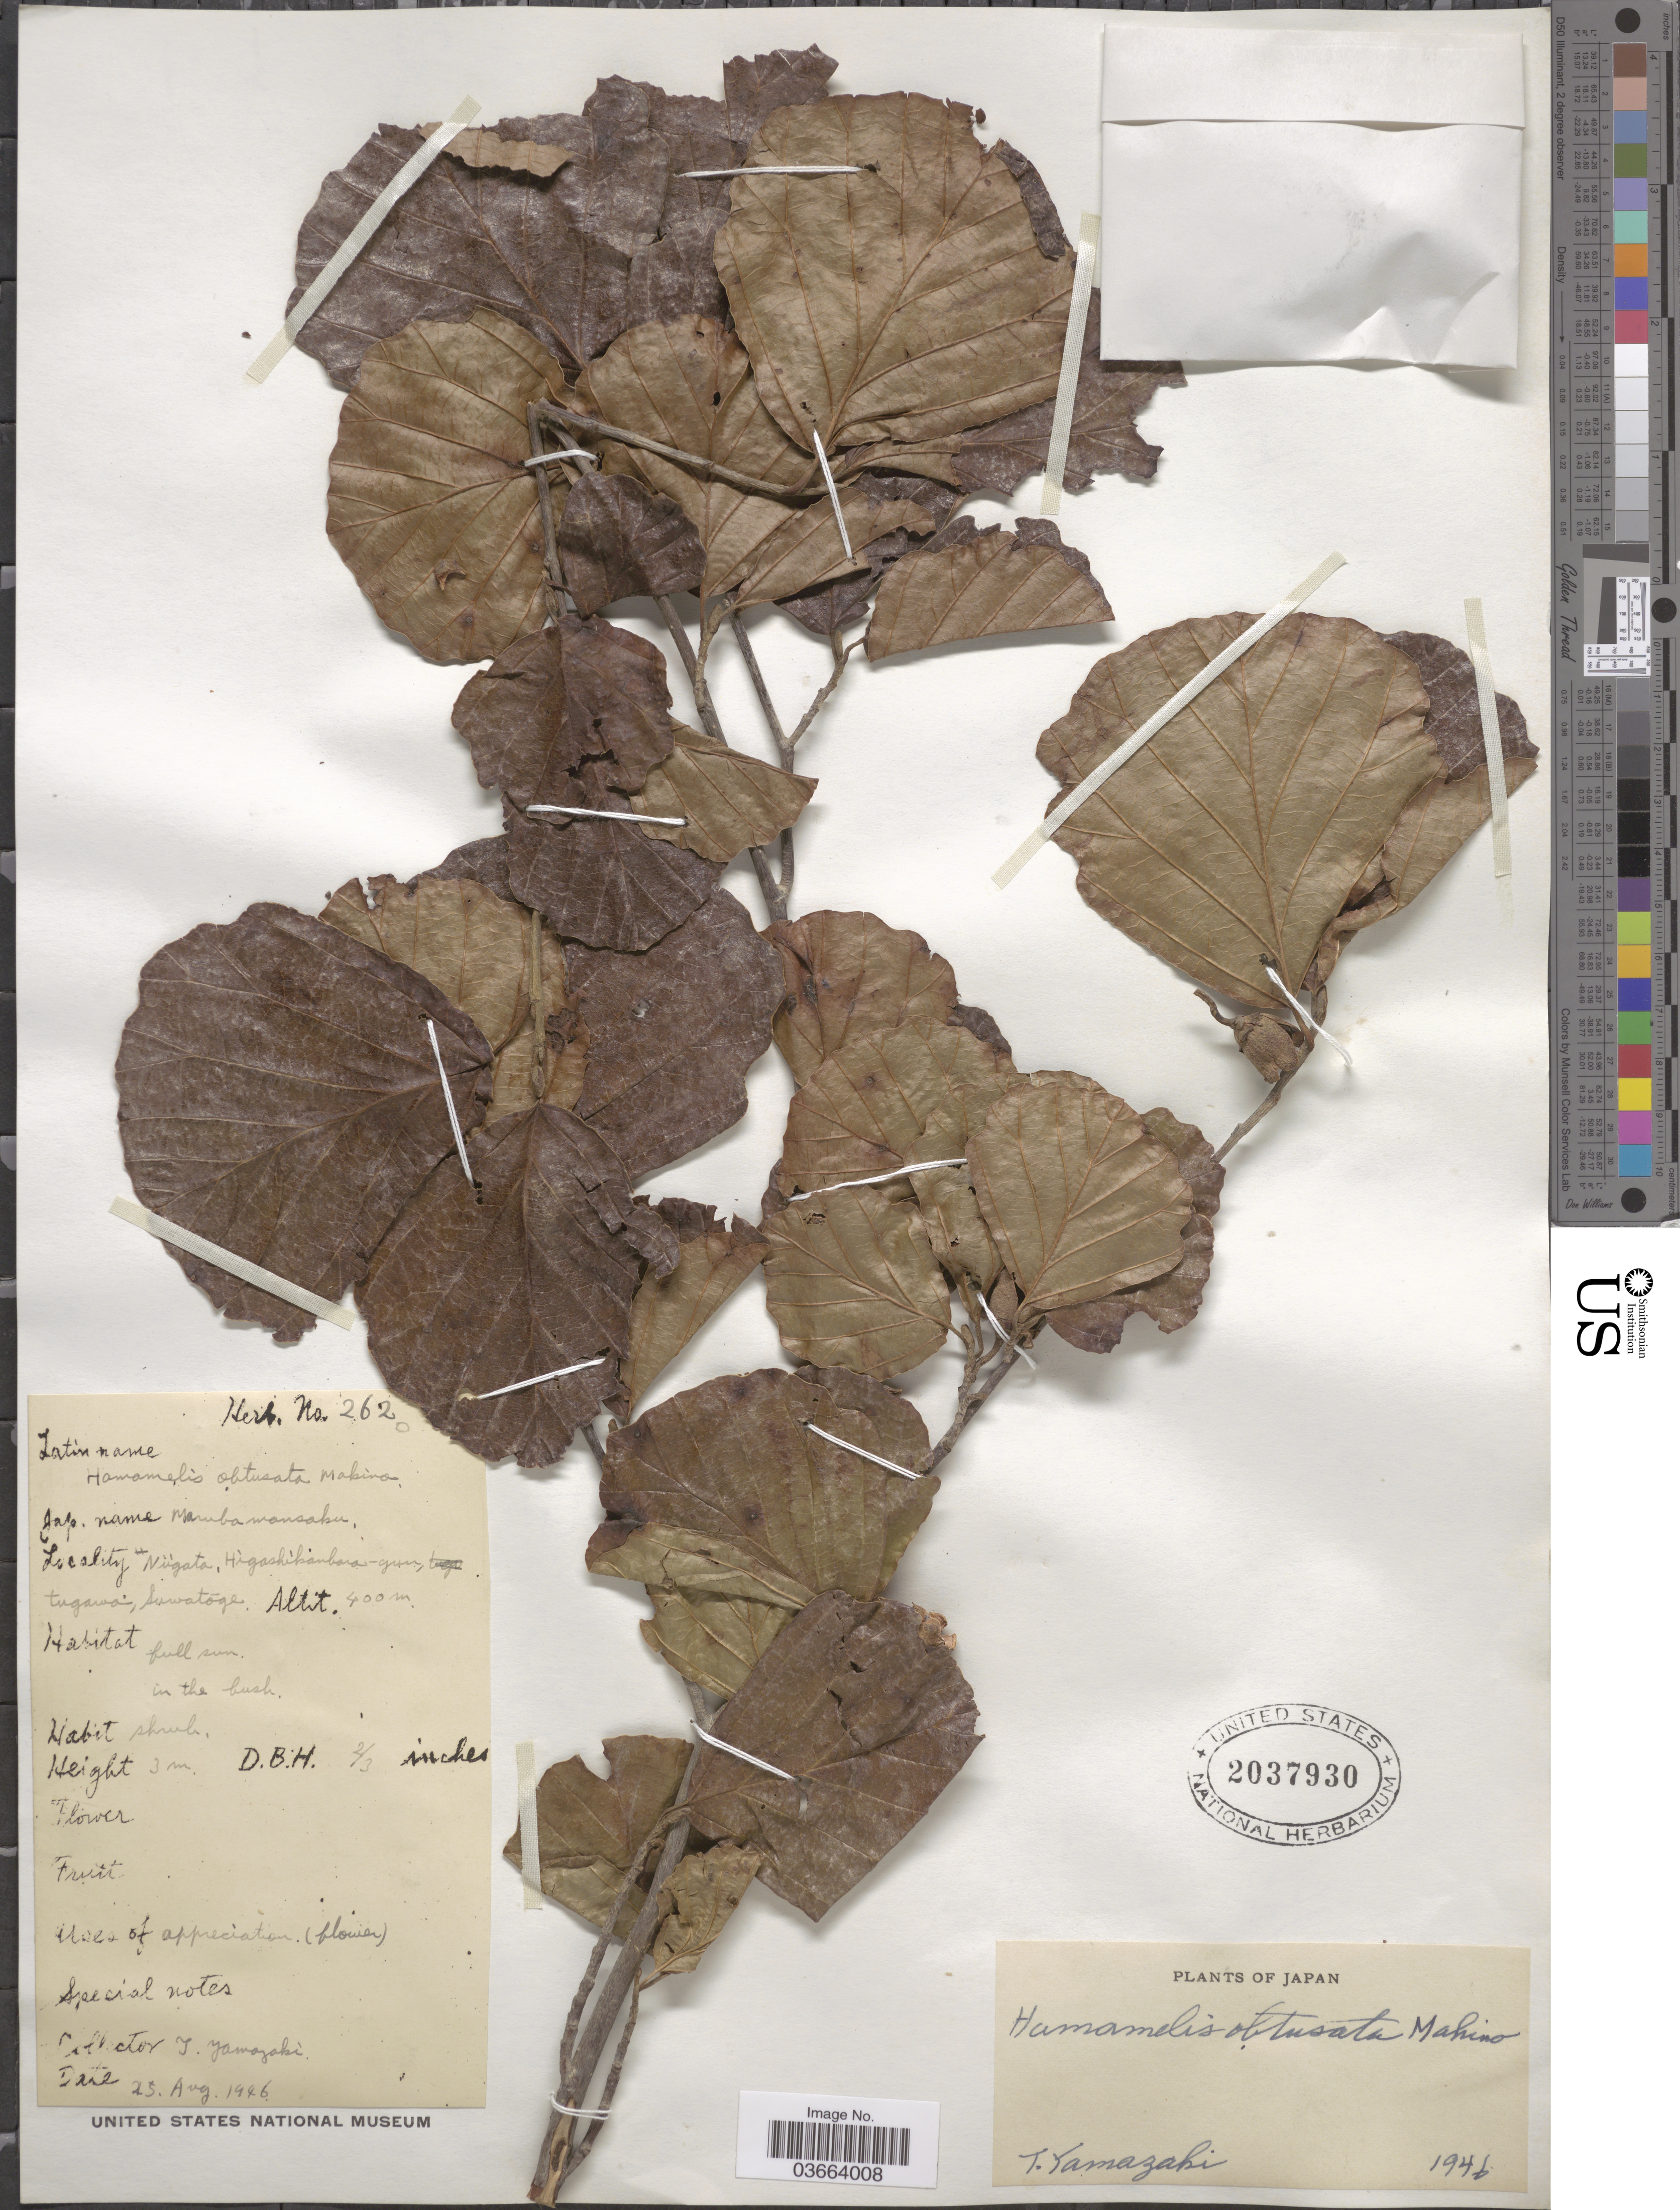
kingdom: Plantae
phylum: Tracheophyta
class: Magnoliopsida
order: Saxifragales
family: Hamamelidaceae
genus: Hamamelis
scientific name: Hamamelis obtusata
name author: Makino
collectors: T. Yamazaki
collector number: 2620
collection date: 1946-08-25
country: Japan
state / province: Niigata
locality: Higashikanbara-gun, tugawa, Suwatóge.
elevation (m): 400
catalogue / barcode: US 2037930